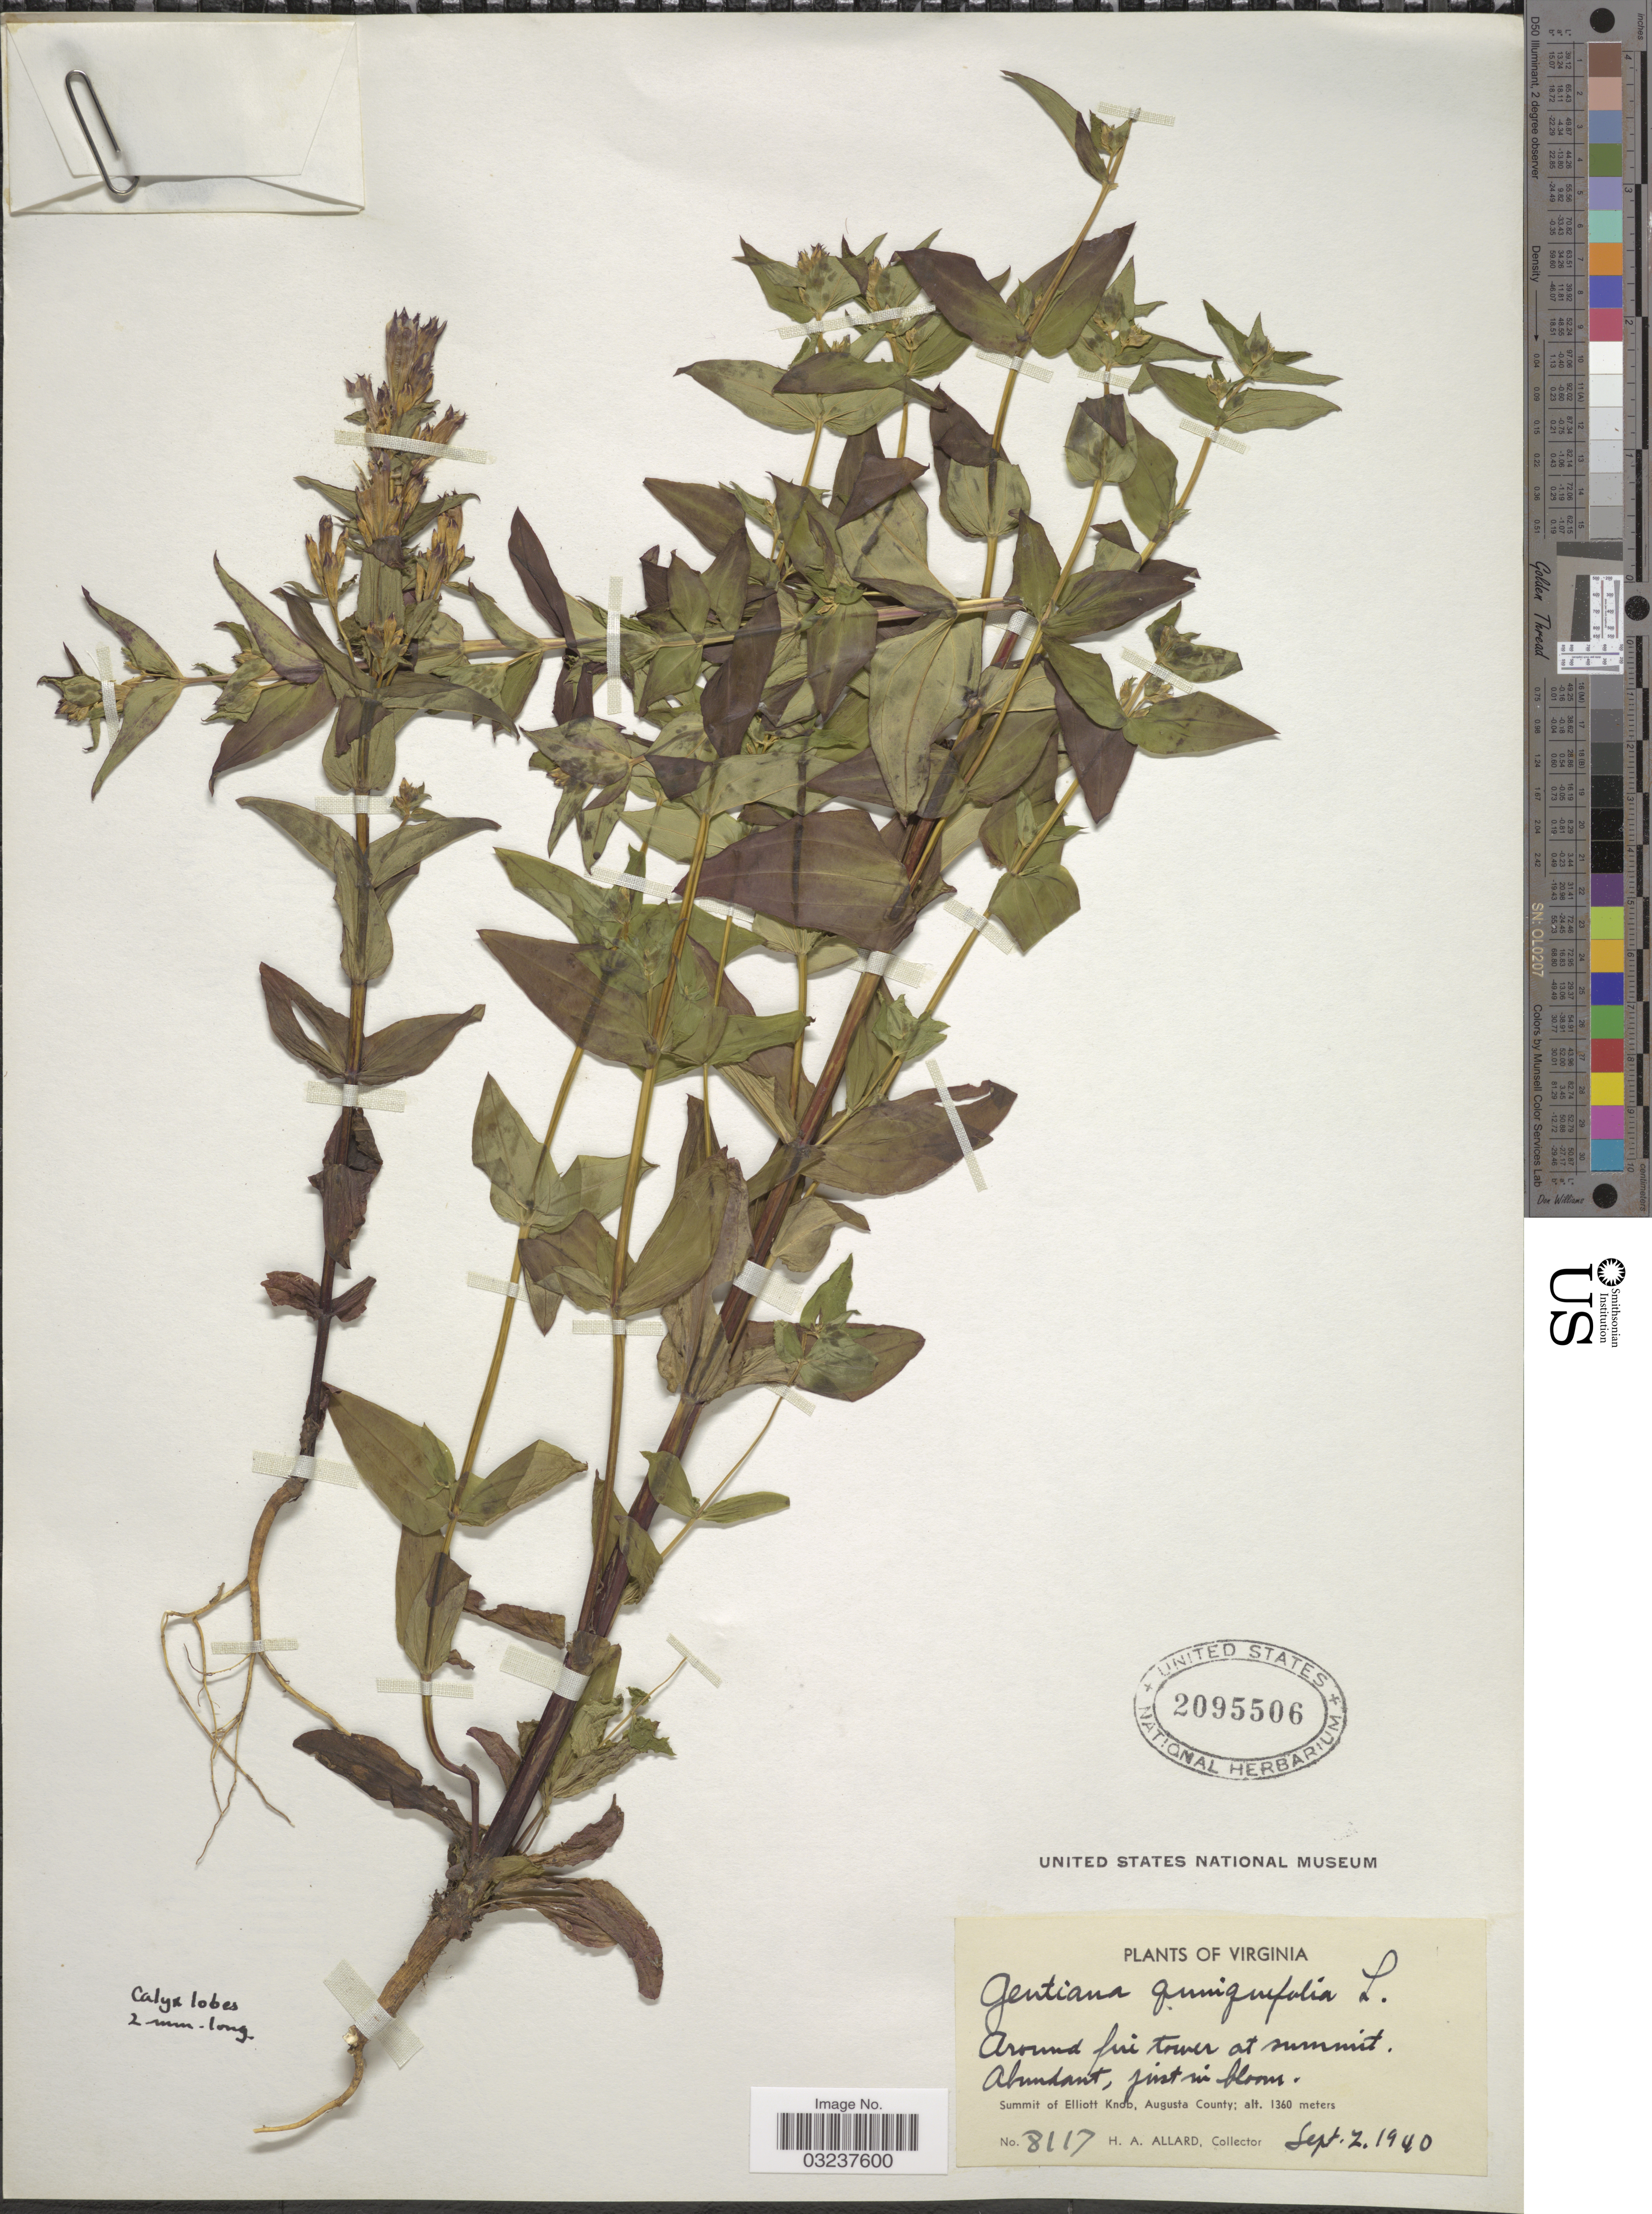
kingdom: Plantae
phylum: Tracheophyta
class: Magnoliopsida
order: Gentianales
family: Gentianaceae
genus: Gentianella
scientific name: Gentianella quinquefolia subsp. quinquefolia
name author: (L.) Small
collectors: H. A. Allard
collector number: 8117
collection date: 1940-09-02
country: United States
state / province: Virginia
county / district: Augusta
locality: Summit of Elliott Knob, Augusta County.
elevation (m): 1360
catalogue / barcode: US 2095506